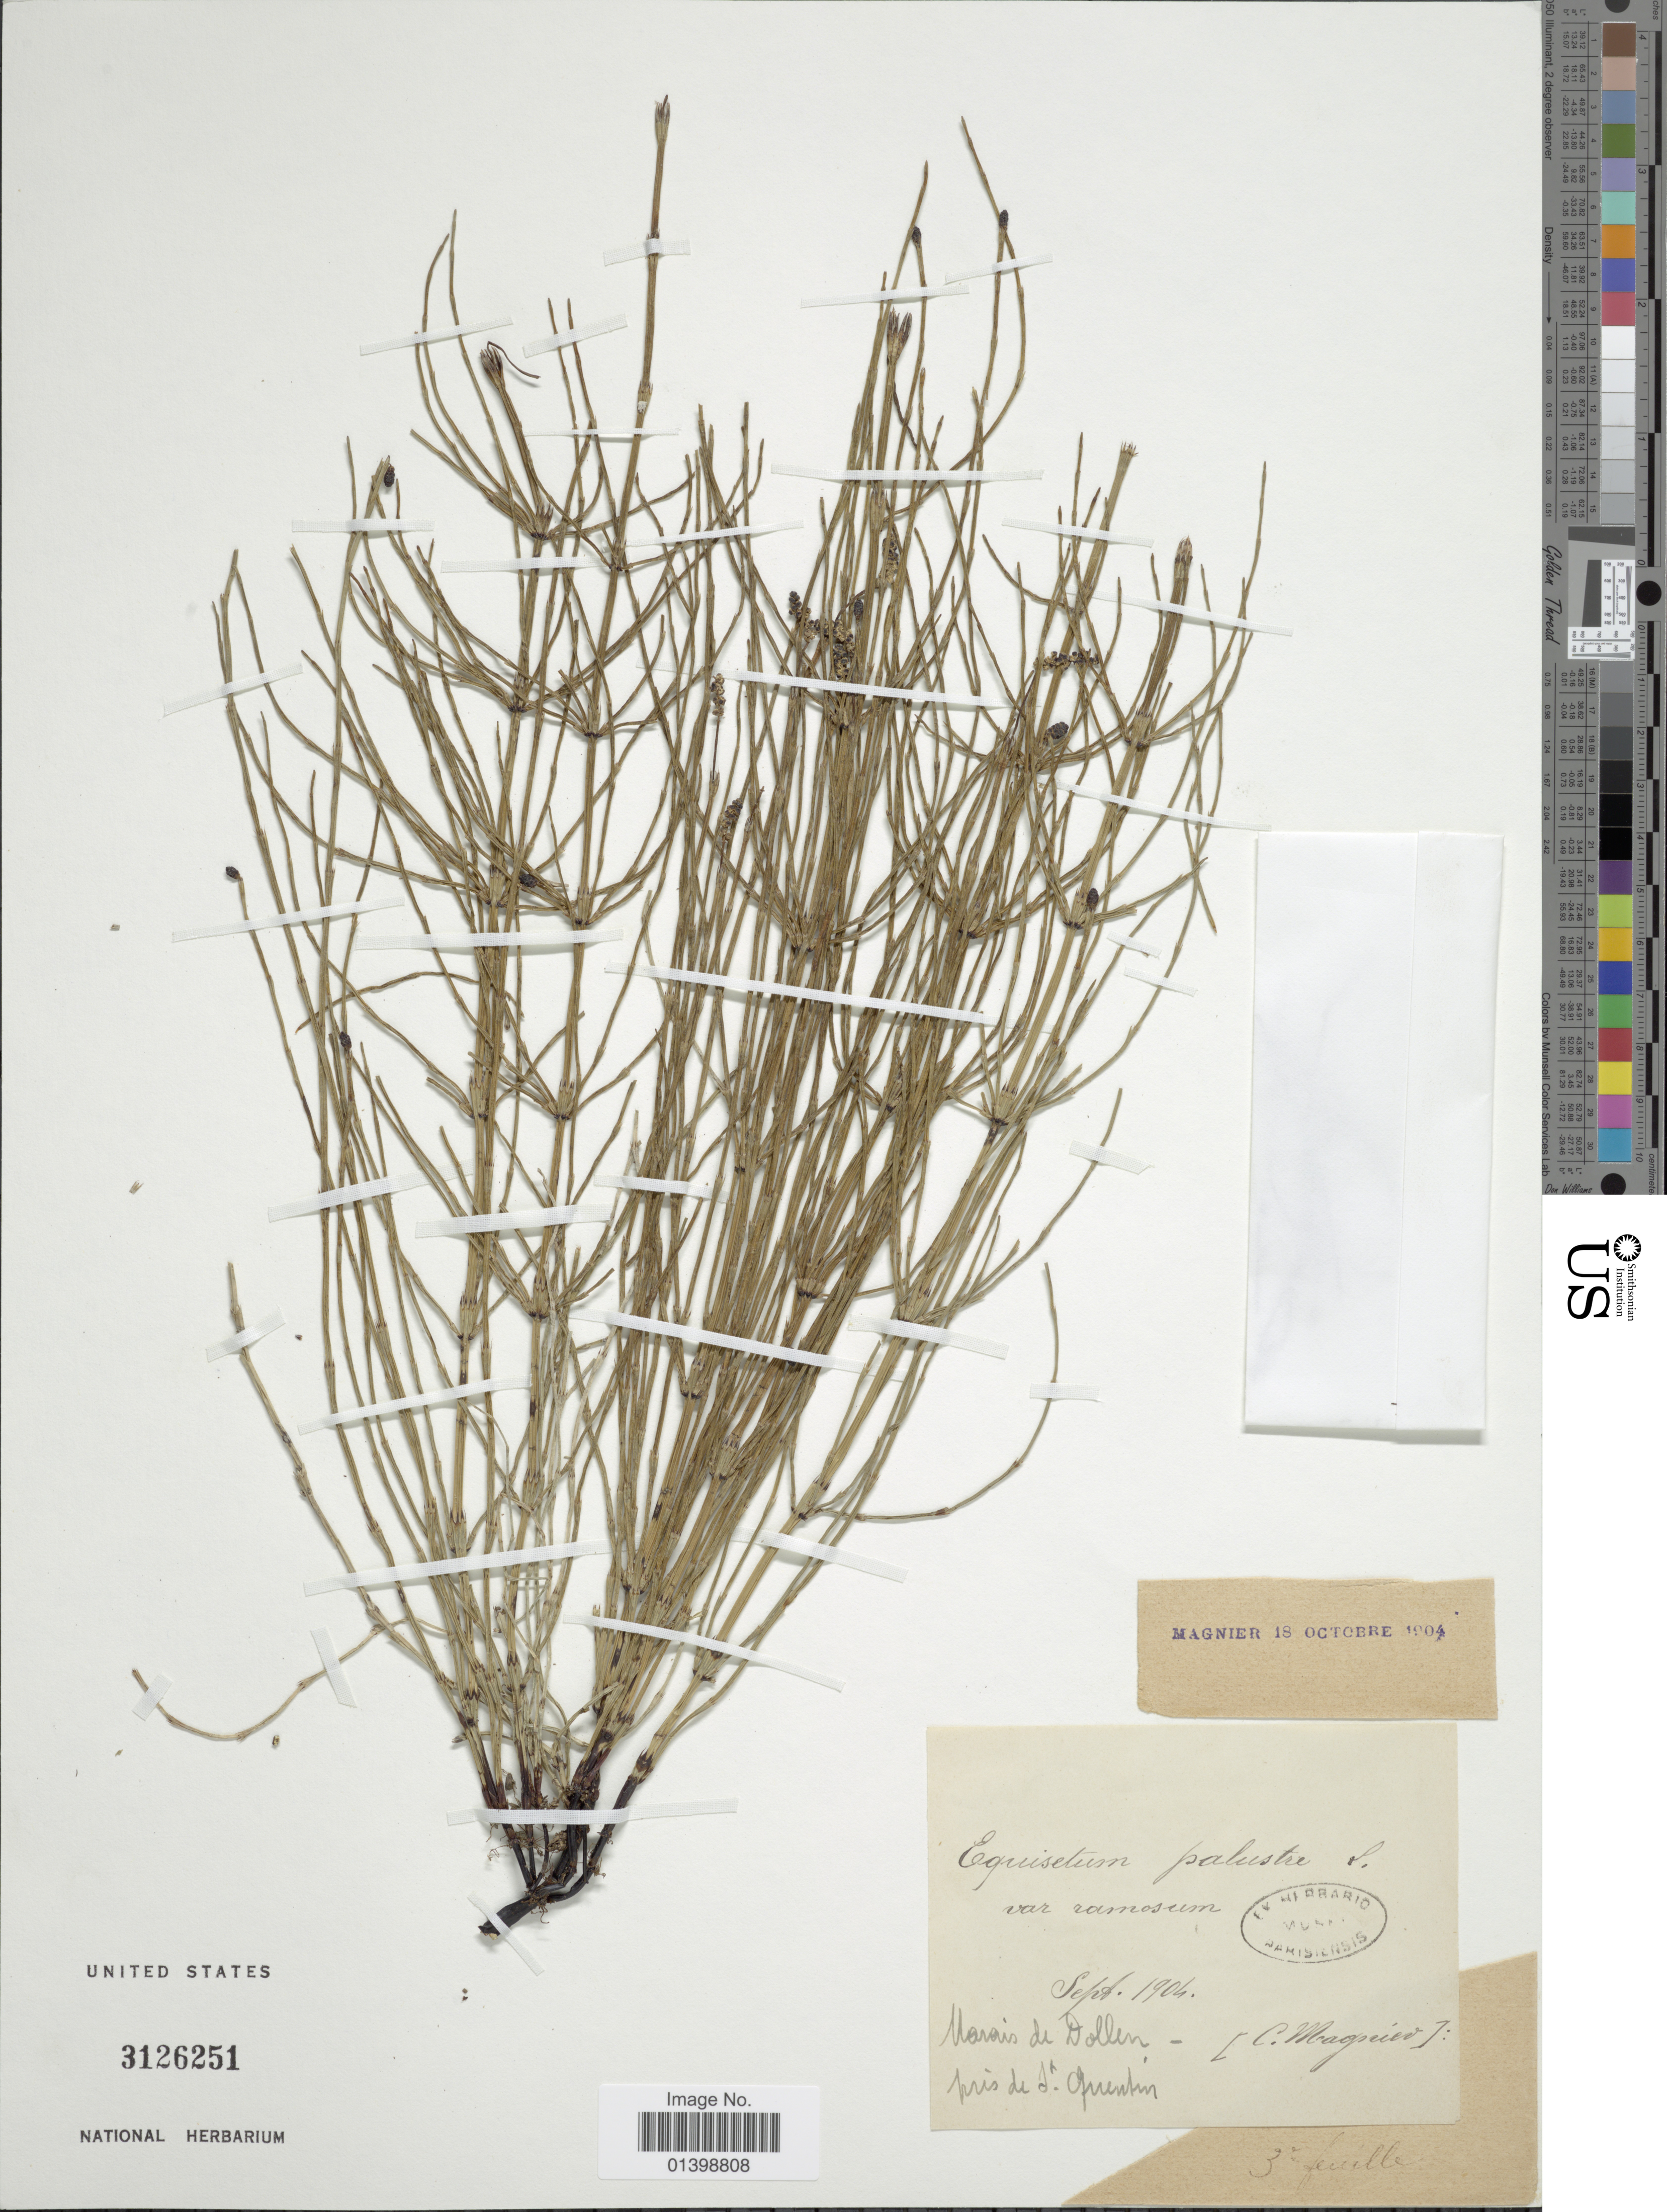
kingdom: Plantae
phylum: Tracheophyta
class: Polypodiopsida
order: Equisetales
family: Equisetaceae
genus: Equisetum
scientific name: Equisetum palustre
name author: L.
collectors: C. Magnier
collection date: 1904-09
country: Netherlands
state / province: Friesland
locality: Marais de Dollen - pres de St Quentin.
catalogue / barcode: US 3126251